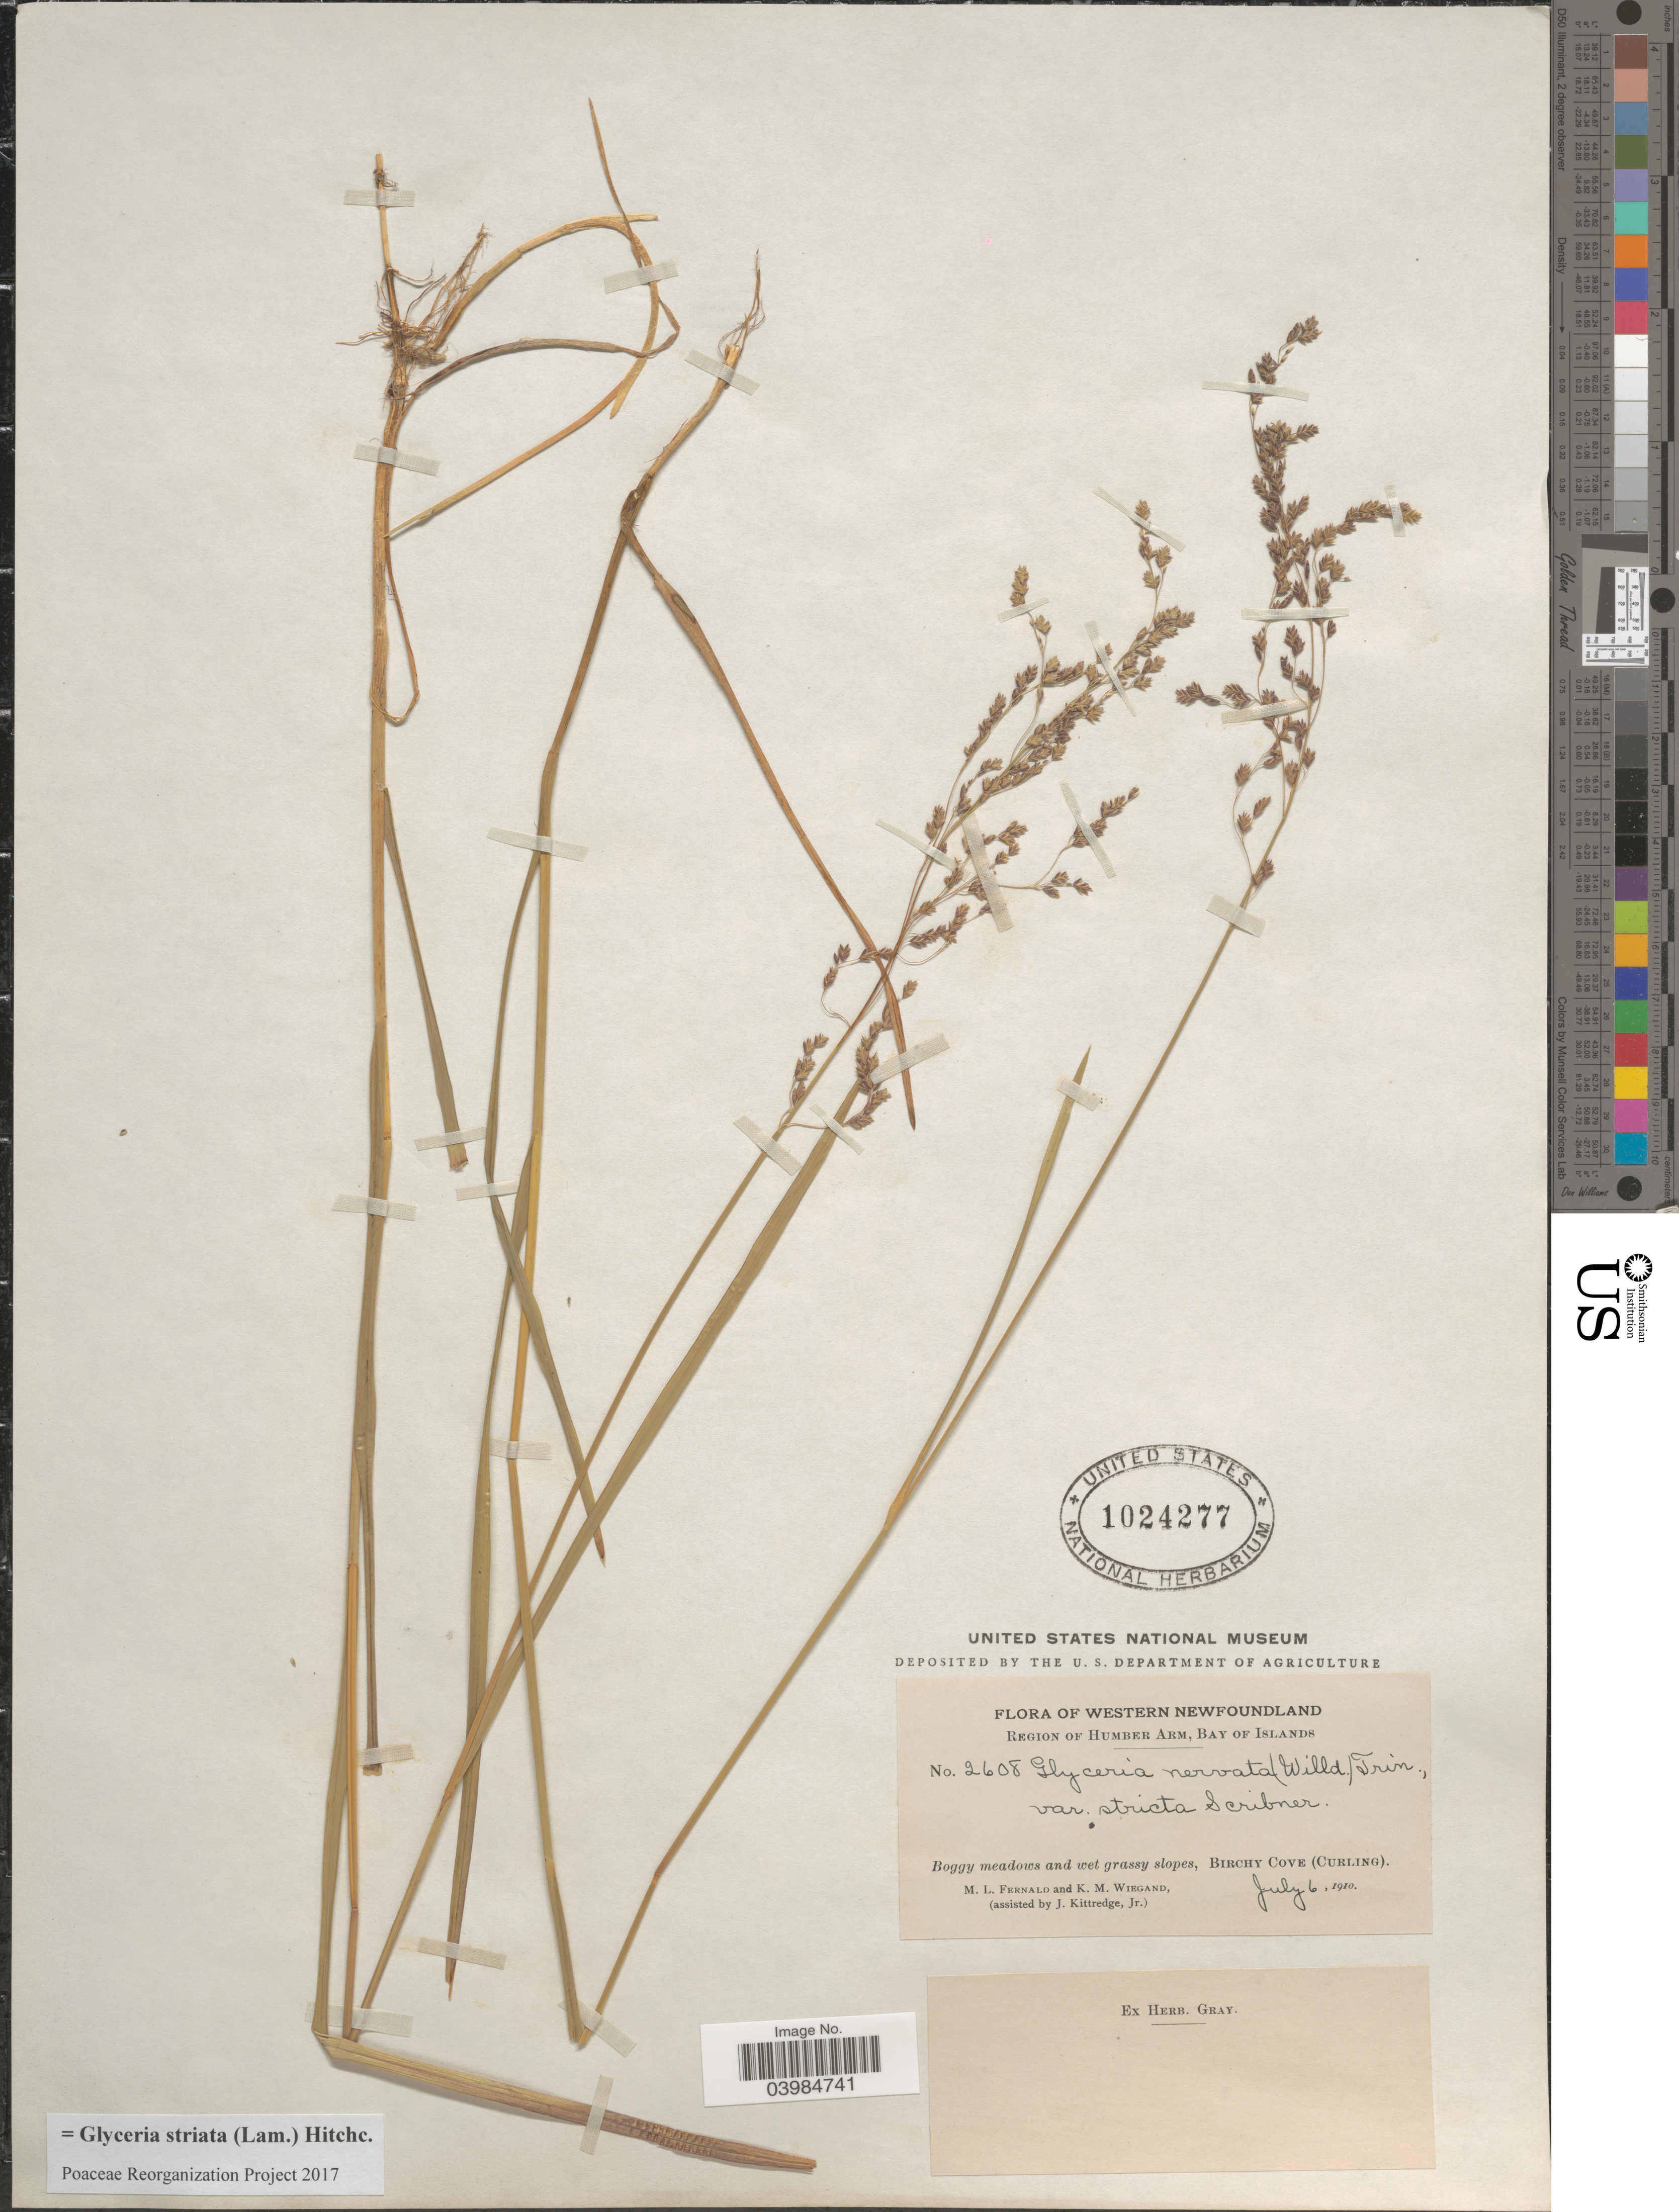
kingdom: Plantae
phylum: Tracheophyta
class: Liliopsida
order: Poales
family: Poaceae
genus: Glyceria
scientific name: Glyceria striata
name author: (Lam.) Hitchc.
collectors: M. L. Fernald, K. M. Wiegand & J. Kittredge Jr.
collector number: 2608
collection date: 1910-07-06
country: Canada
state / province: Newfoundland and Labrador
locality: Western Newfoundland. Region of Humber Arm, Bay of Islands. Boggy meadows and wet grassy slopes, Birchy Cove (Curling).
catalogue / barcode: US 1024277